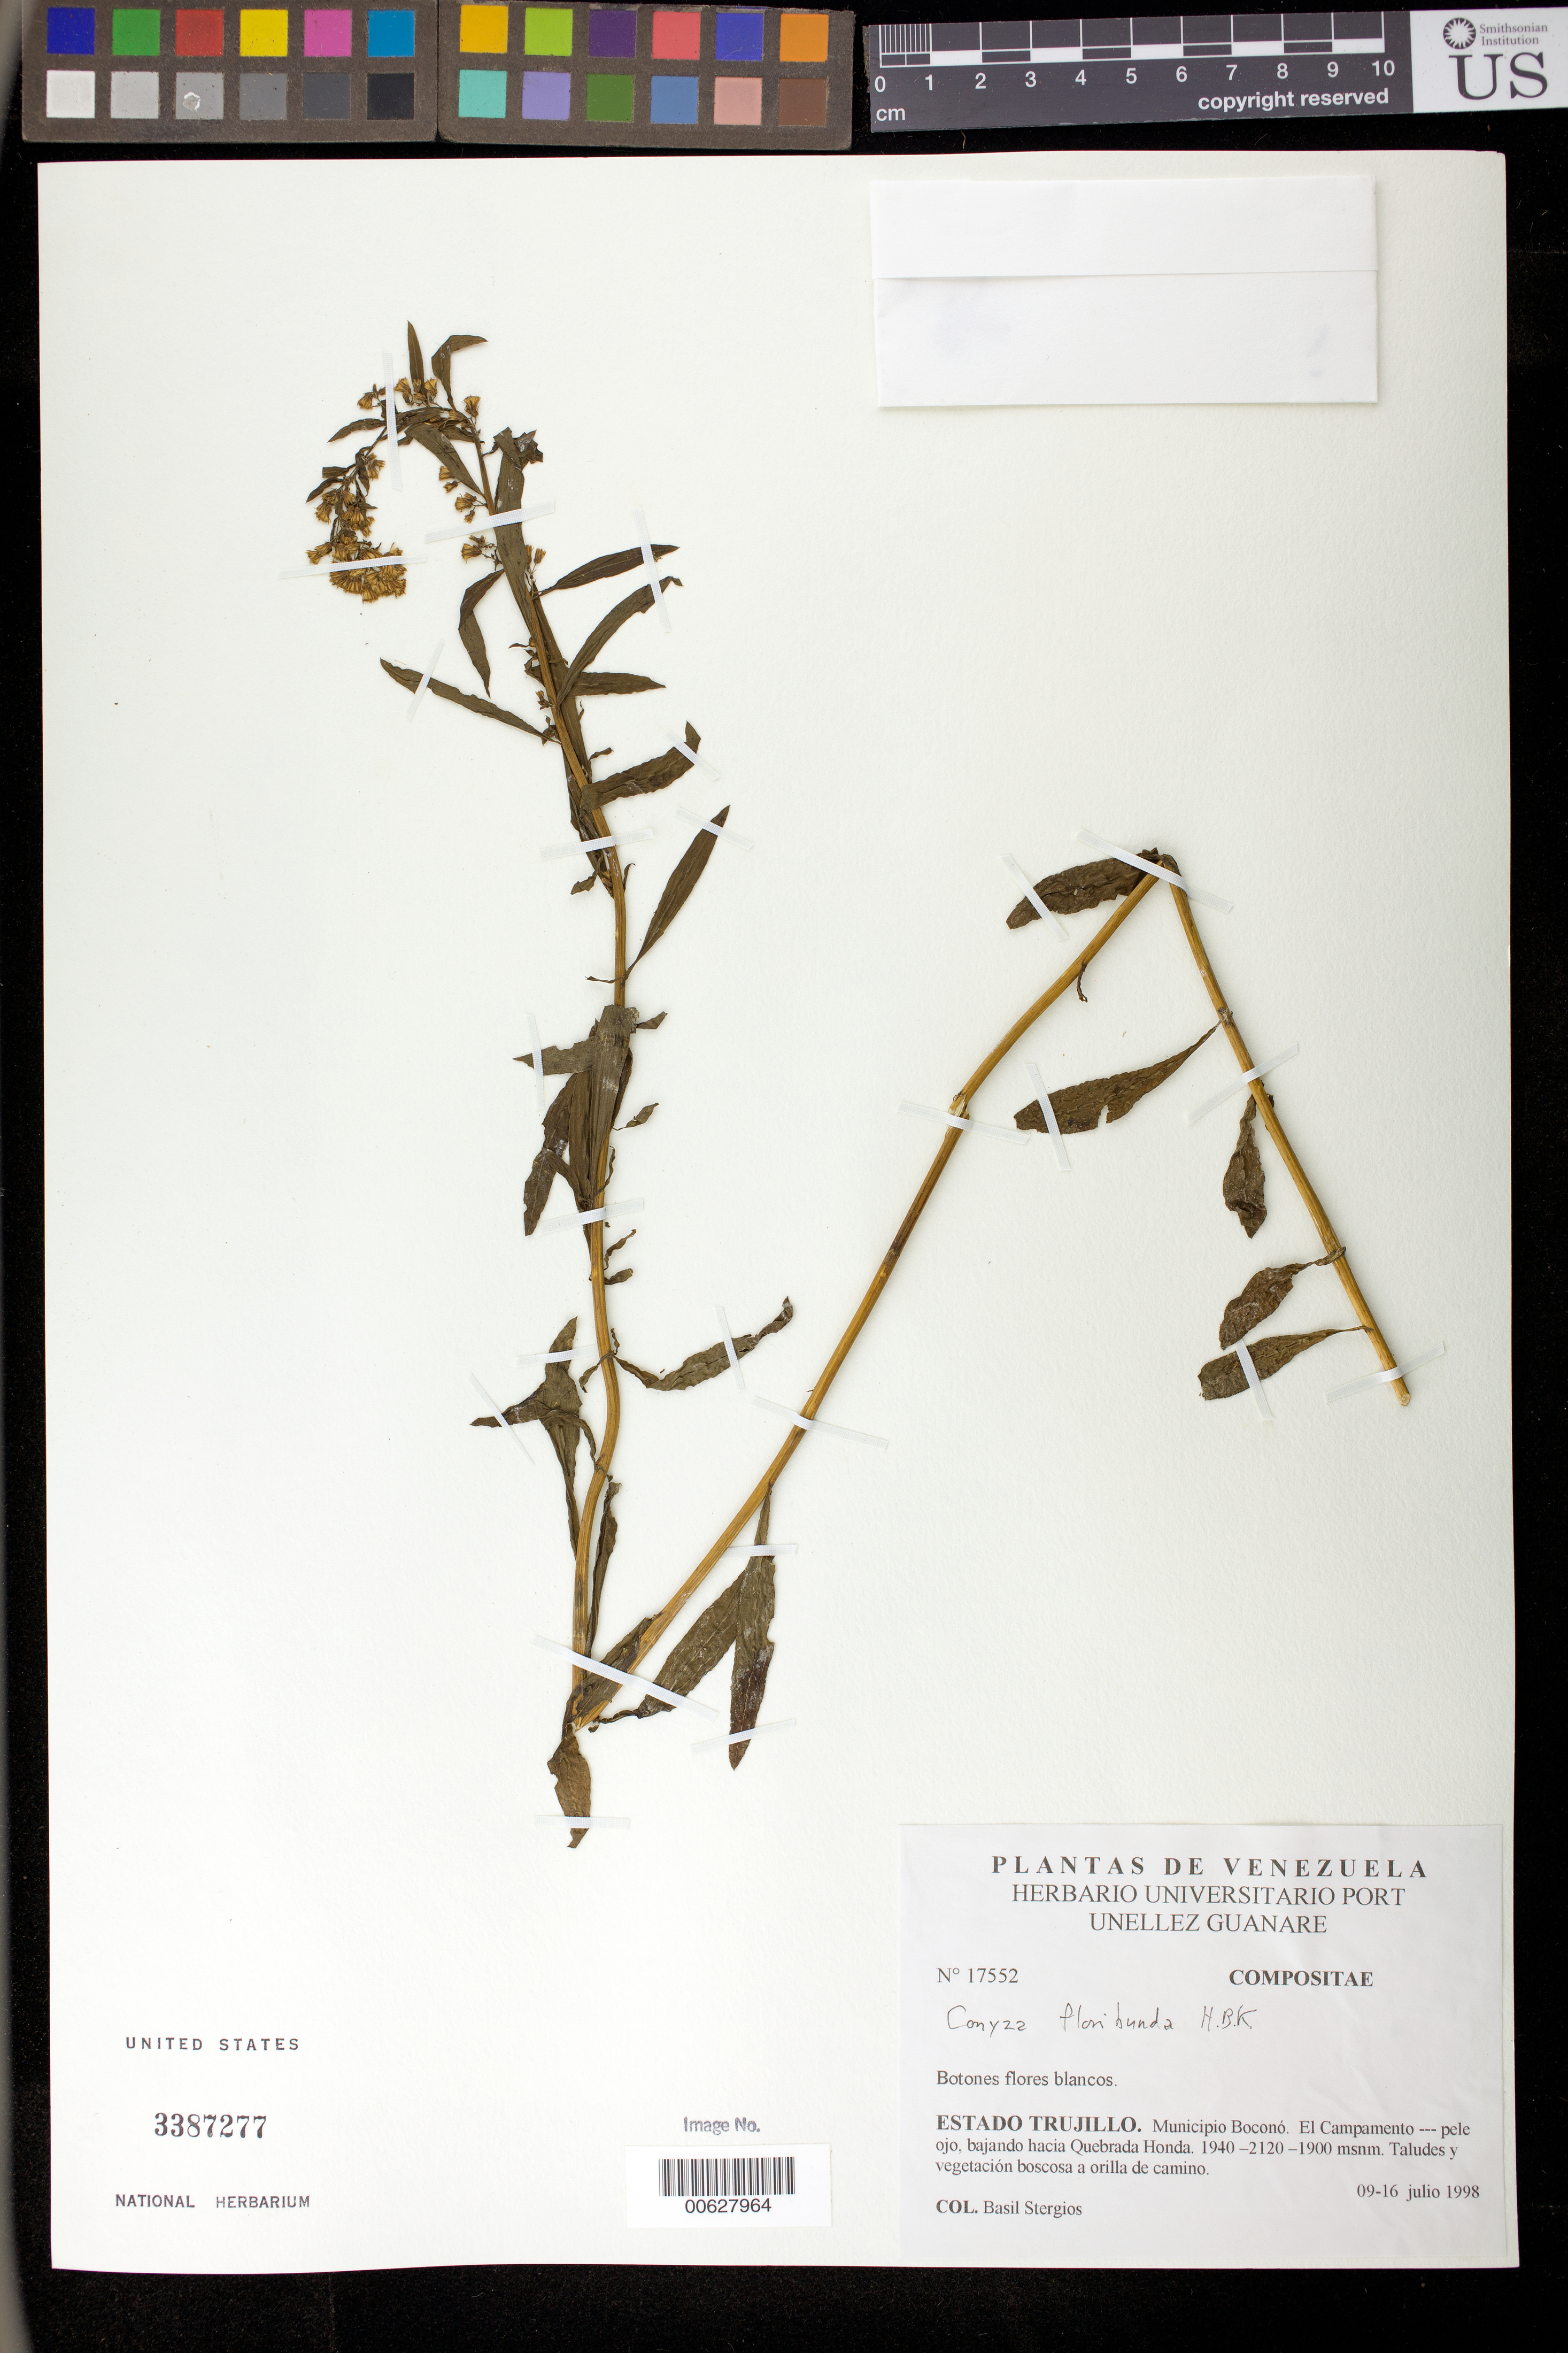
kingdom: Plantae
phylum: Tracheophyta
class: Magnoliopsida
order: Asterales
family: Asteraceae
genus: Conyza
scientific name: Conyza floribunda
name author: Kunth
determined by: Robinson, Harold E., (US)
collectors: B. G. Stergios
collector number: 17552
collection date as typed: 09 Jul 1998 to 16 Jul 1998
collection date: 1998-07-09/1998-07-16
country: Venezuela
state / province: Trujillo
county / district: Boconó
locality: Parque Nacional Guaramacal, El campamento-pele ojo, bajando hacia Quebrada Honda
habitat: Taludes y vegetación boscosa a orilla de camino.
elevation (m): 1900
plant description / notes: PORT, TEX, US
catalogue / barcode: US 3387277